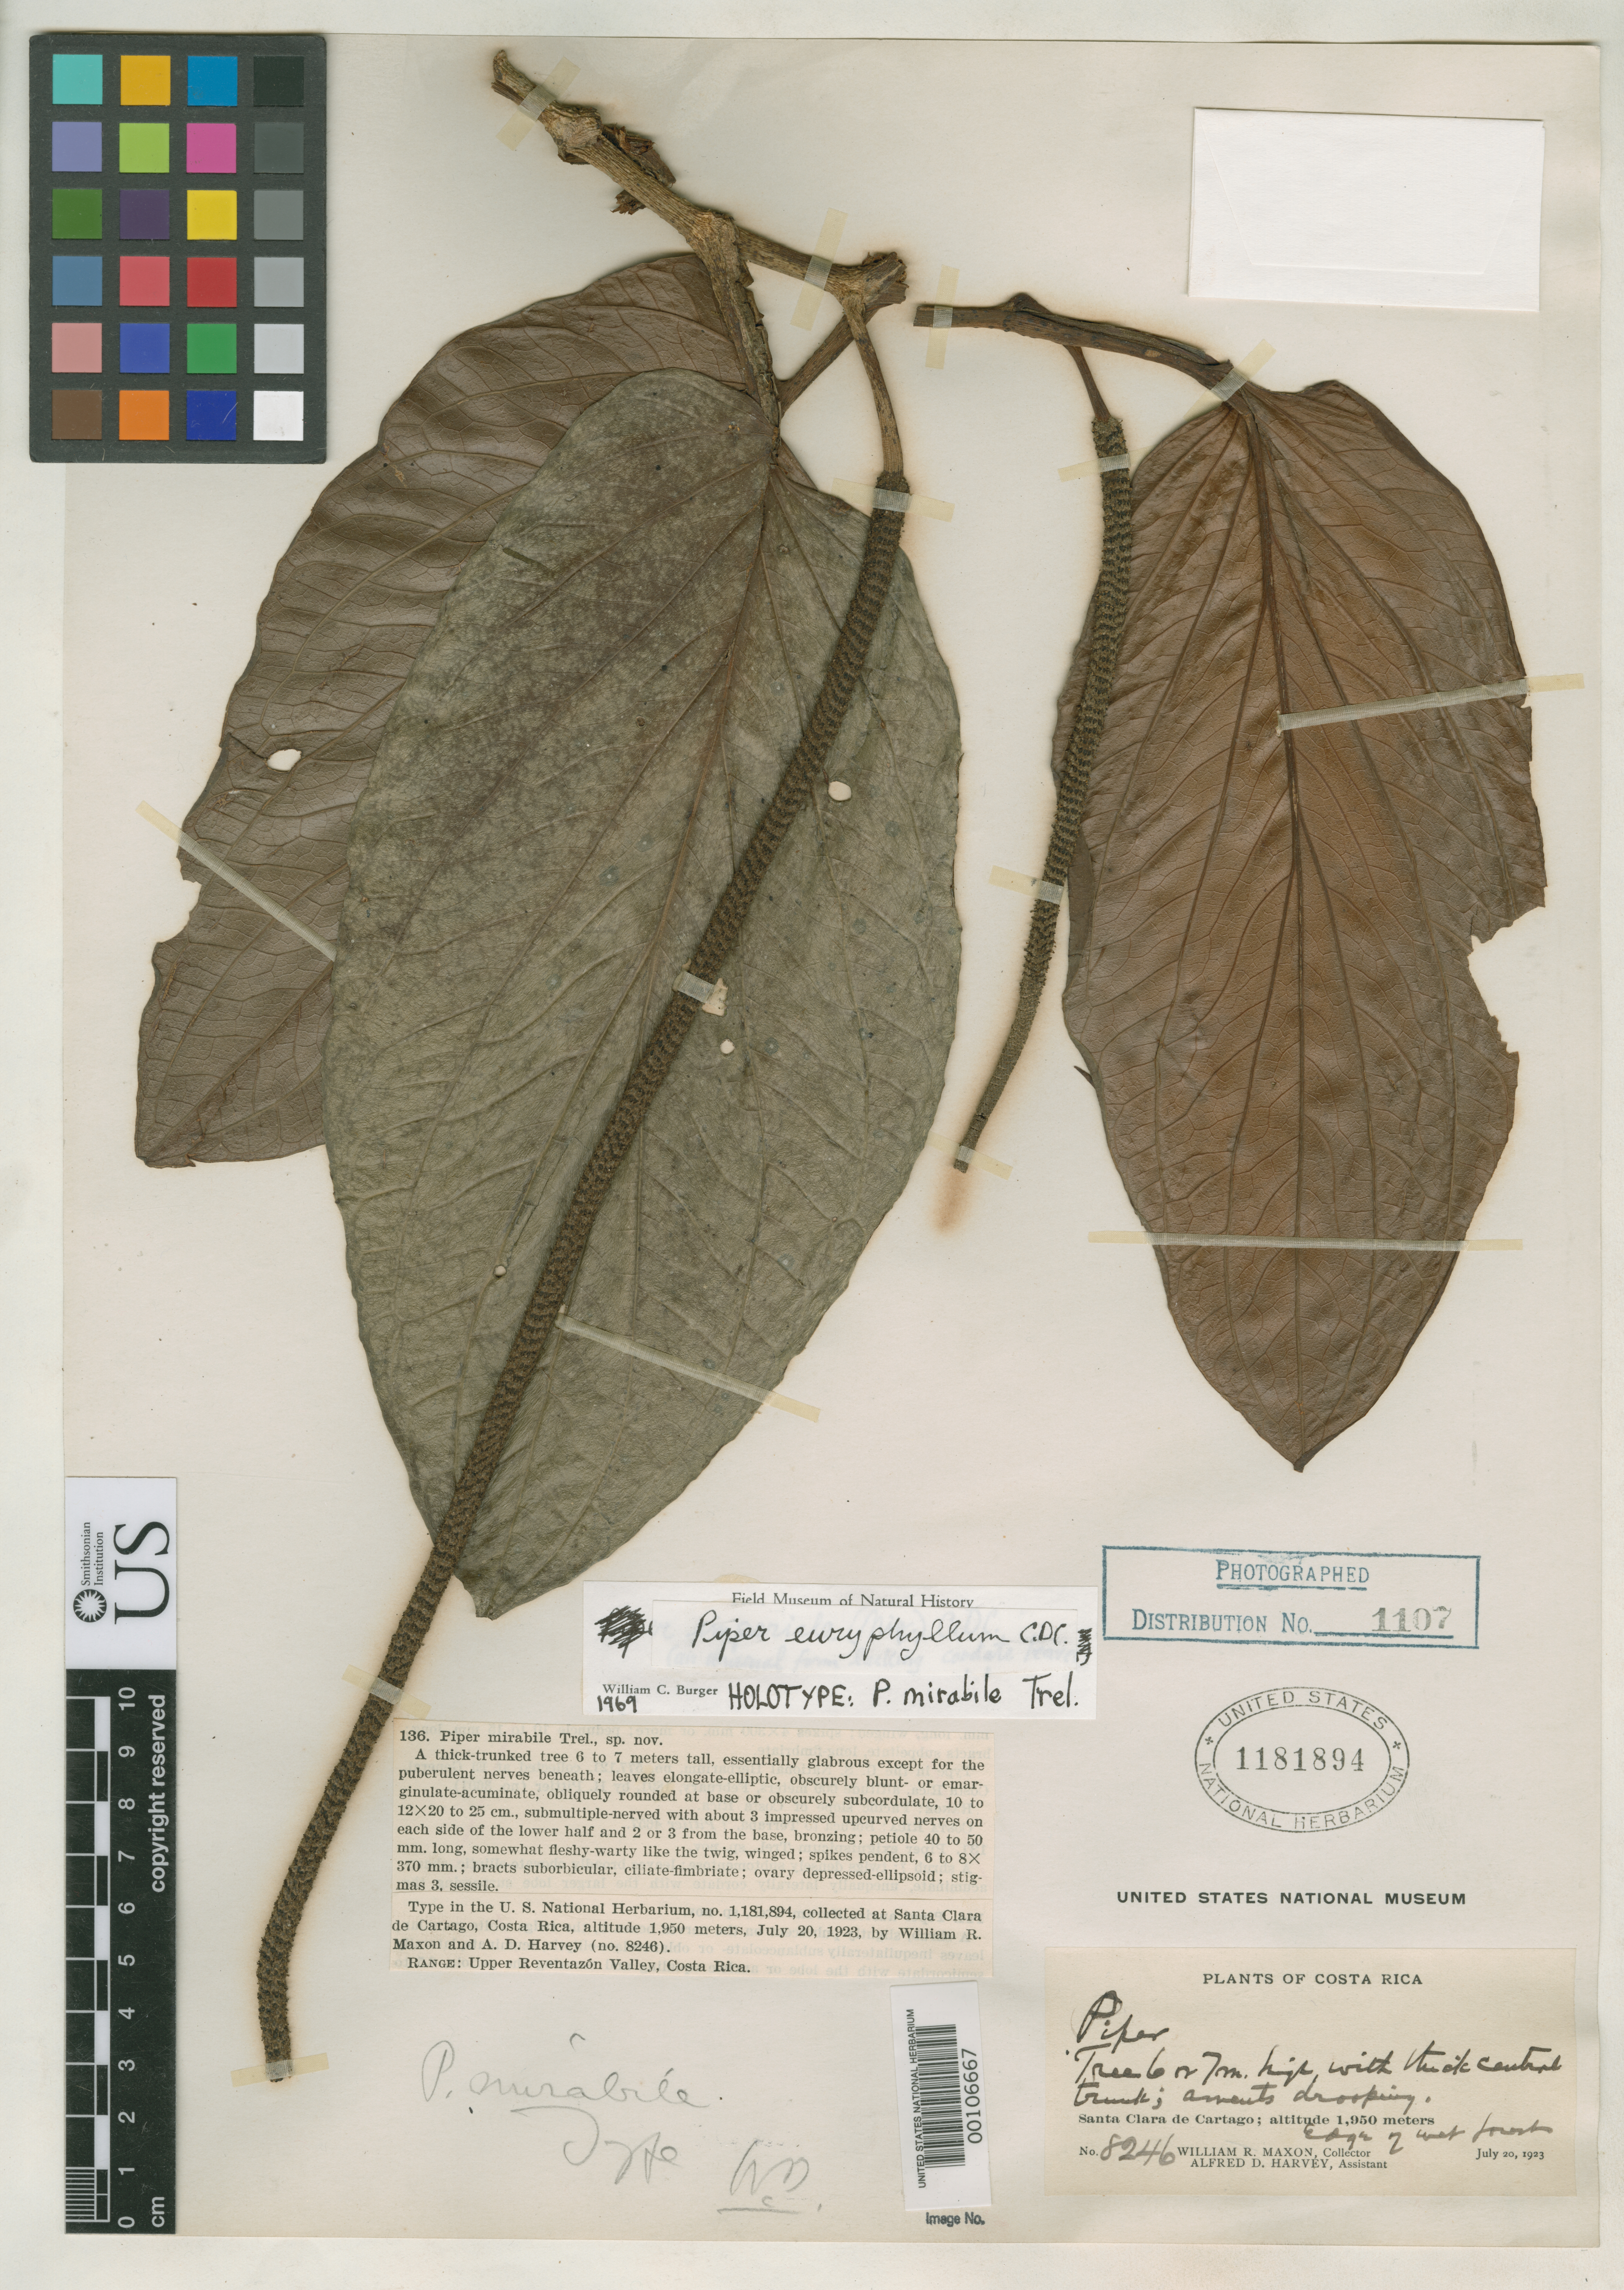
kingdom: Plantae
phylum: Tracheophyta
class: Magnoliopsida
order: Piperales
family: Piperaceae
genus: Piper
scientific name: Piper mirabile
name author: Trel.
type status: Holotype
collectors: W. R. Maxon & A. D. Harvey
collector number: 8246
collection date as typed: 20 Jul 1923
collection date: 1923-07-20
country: Costa Rica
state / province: Cartago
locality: Santa Clara de Cartago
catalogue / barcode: US 1181894